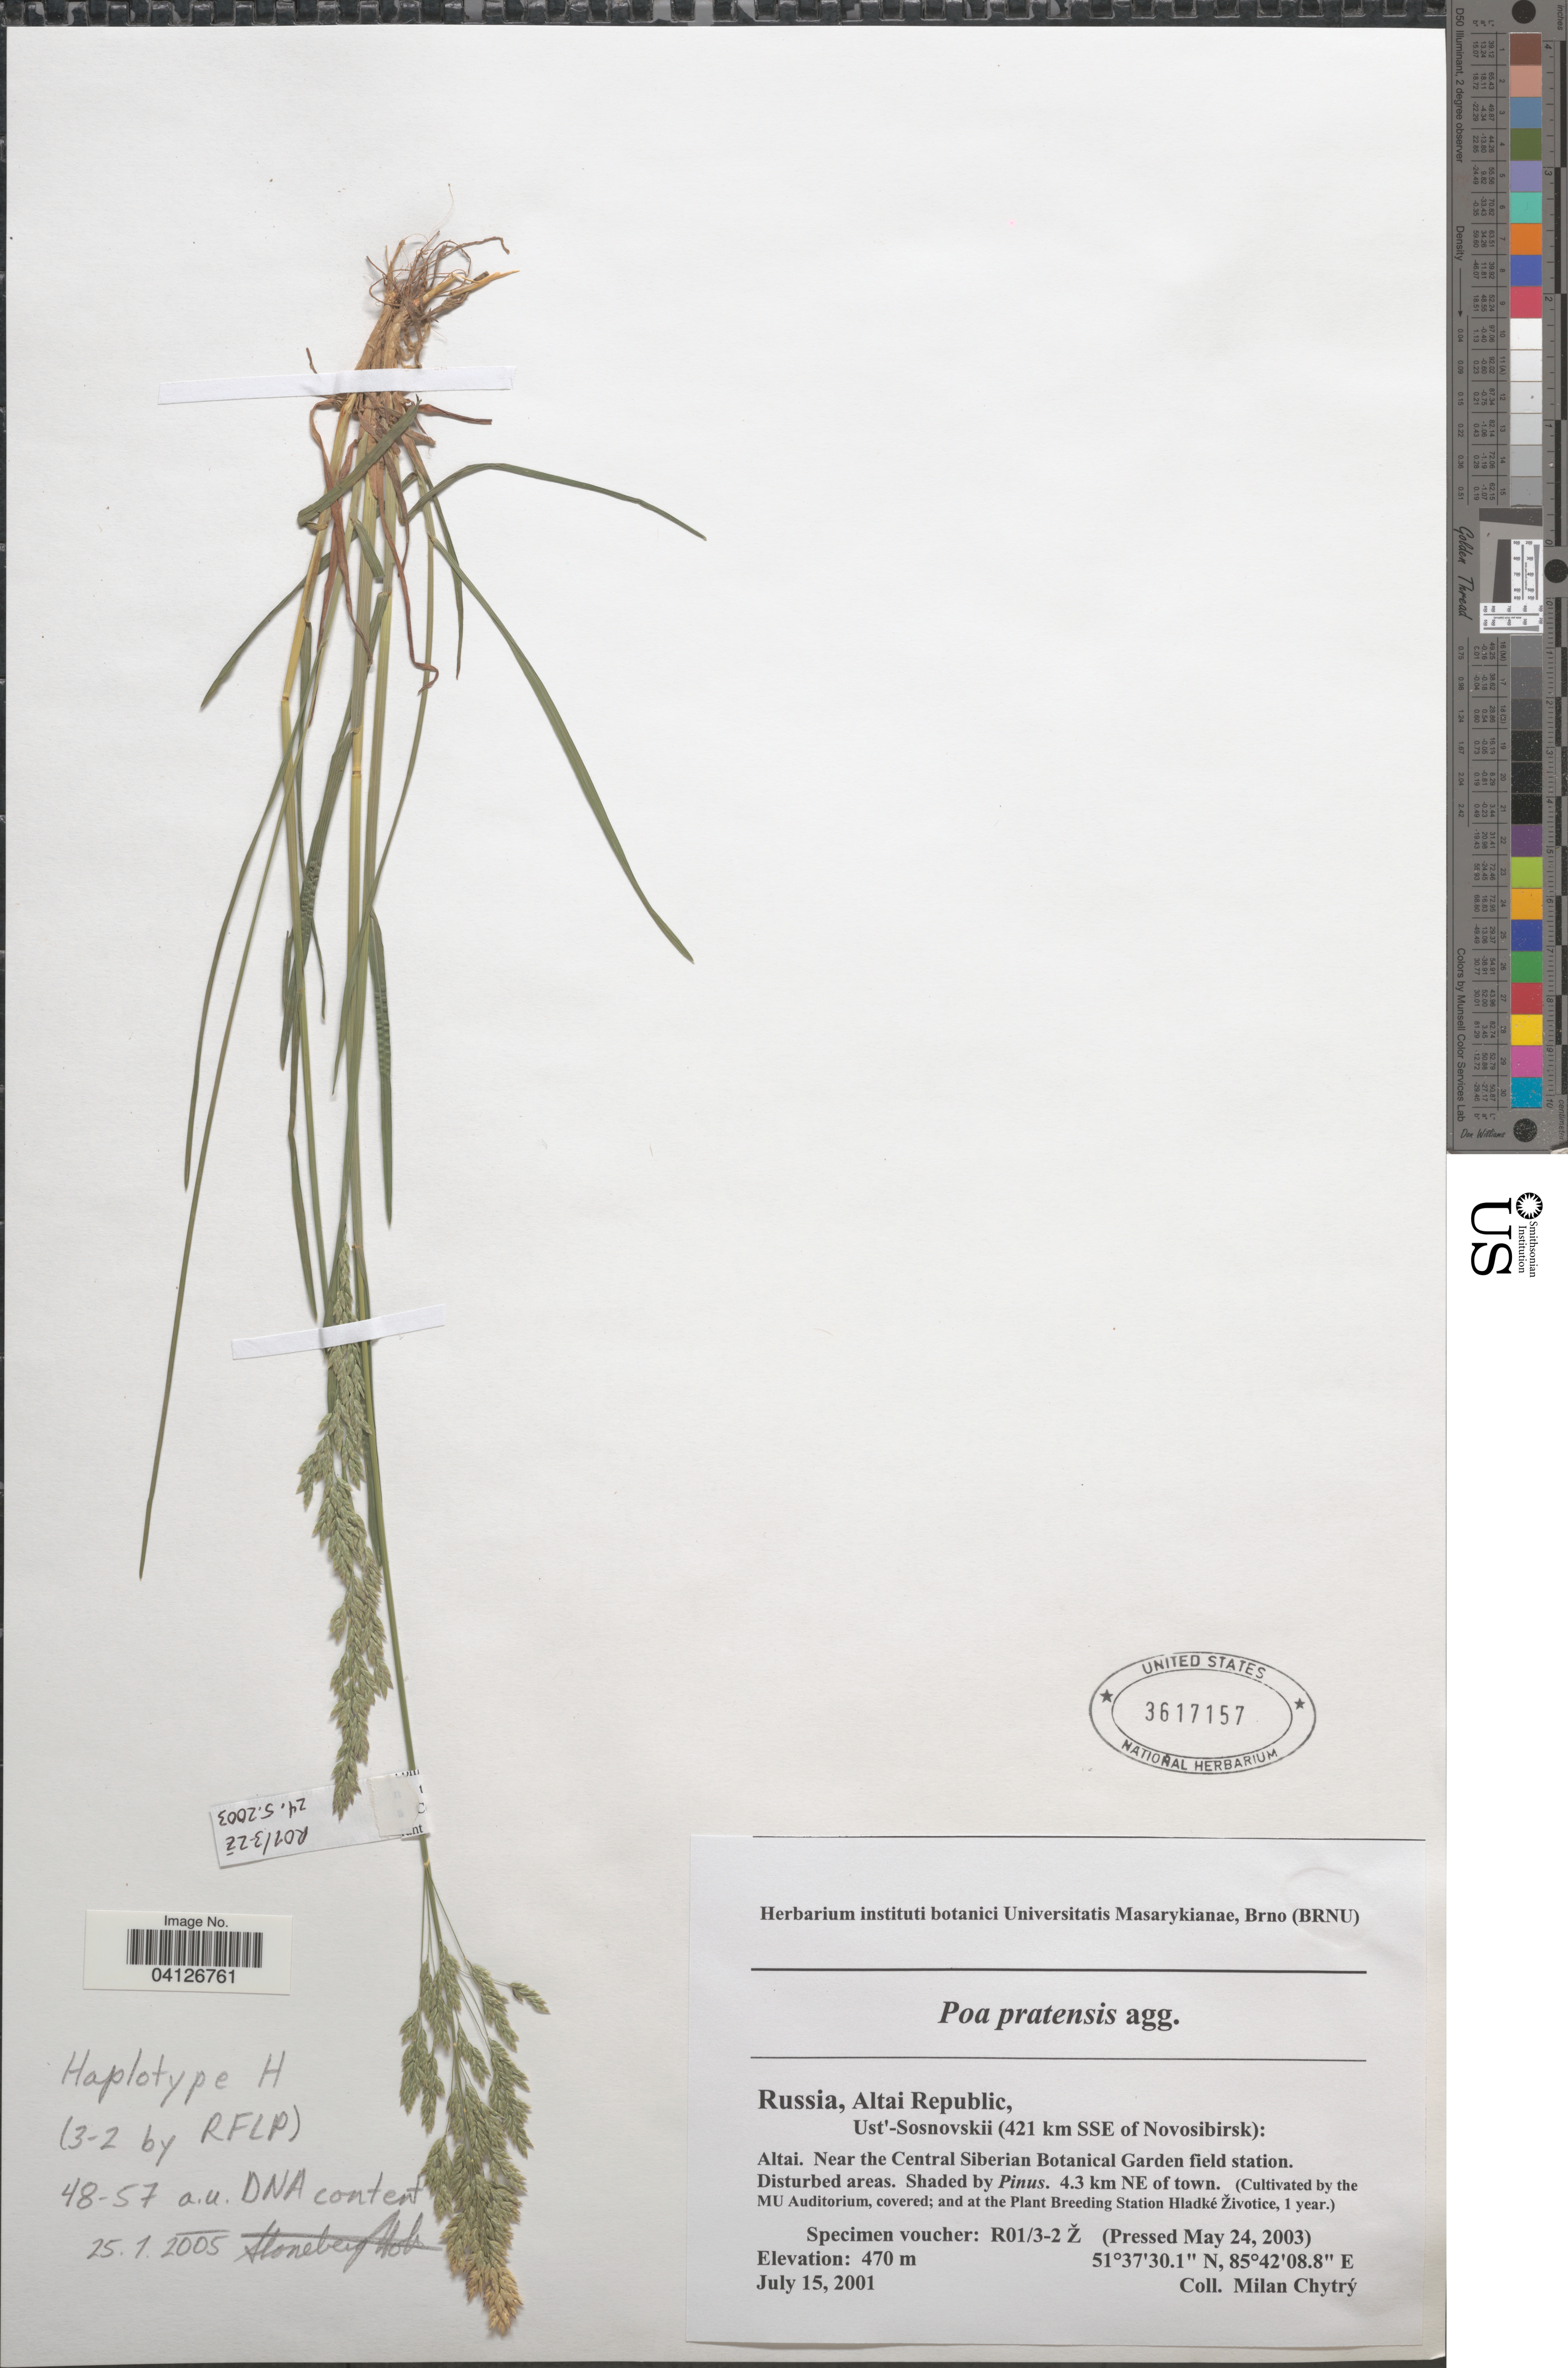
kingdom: Plantae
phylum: Tracheophyta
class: Liliopsida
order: Poales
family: Poaceae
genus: Poa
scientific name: Poa pratensis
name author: L.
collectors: Ex herb. instituti botanici Universitatis Masarykianae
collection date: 2003-05-24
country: Czechia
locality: (Cultivated by the MU Auditorium, covered; and at the Plant Breeding Station Hladké Životice, 1 year.).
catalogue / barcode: US 3617157